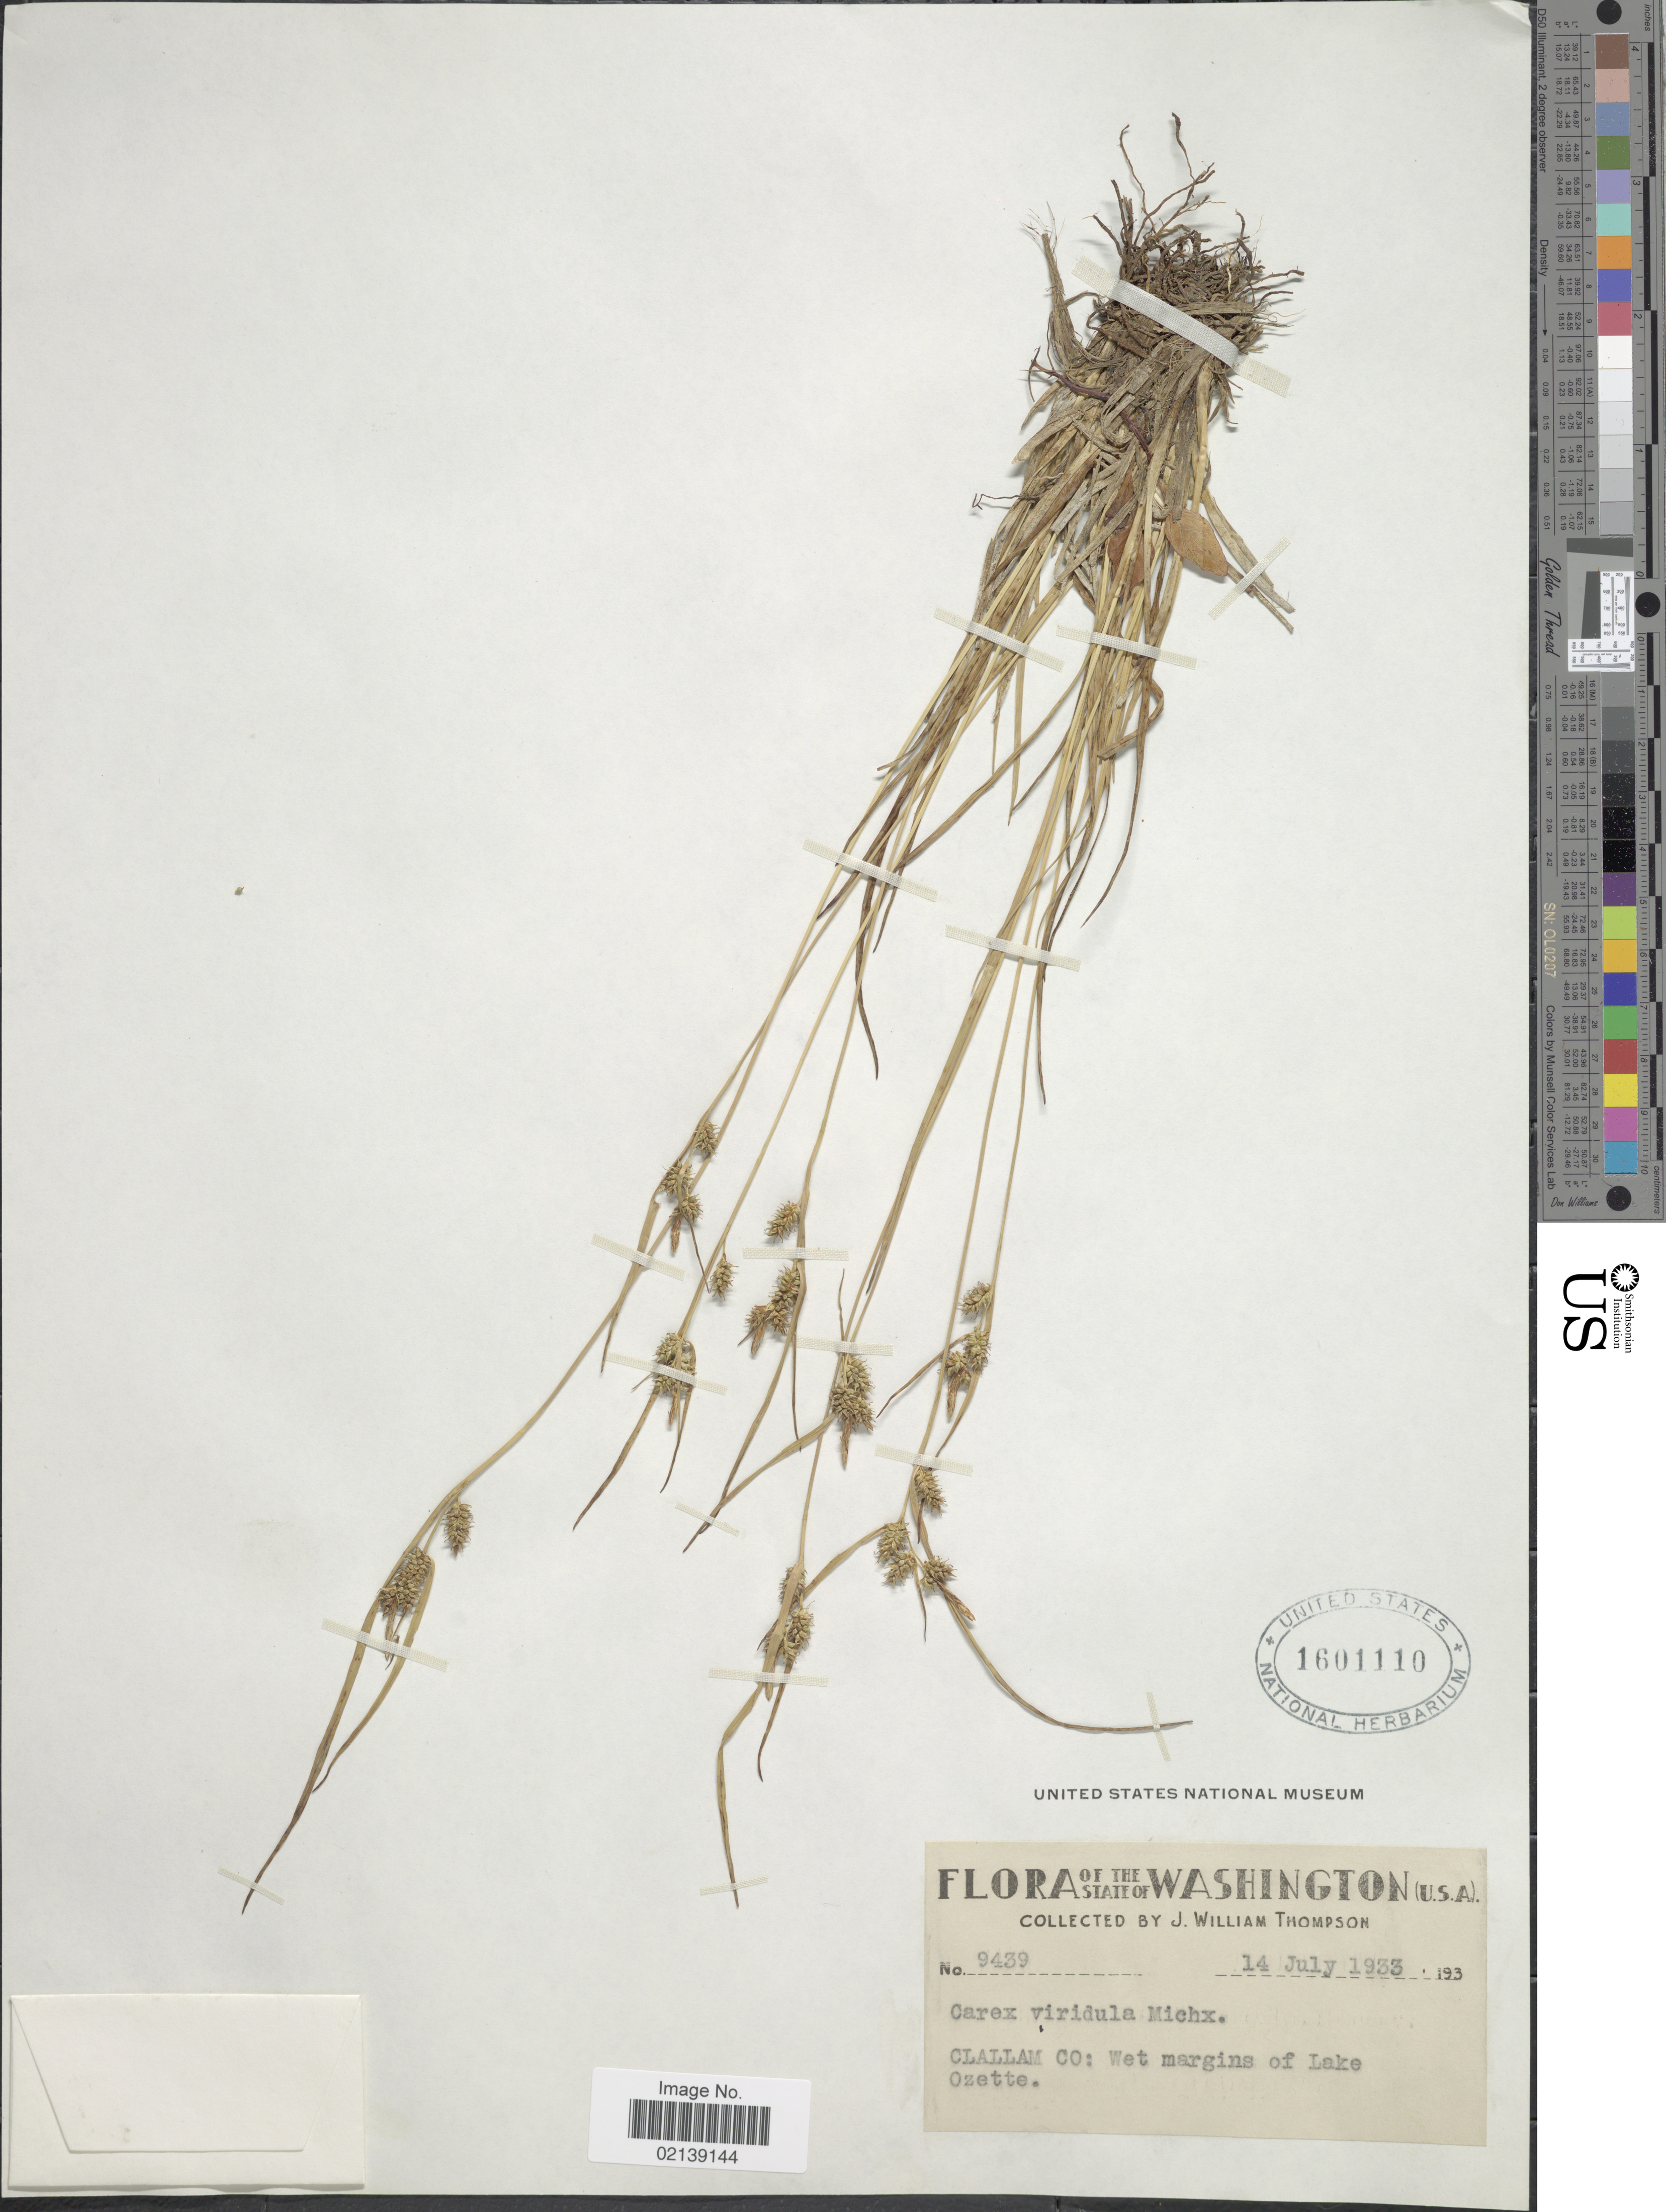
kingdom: Plantae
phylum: Tracheophyta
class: Liliopsida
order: Poales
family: Cyperaceae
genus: Carex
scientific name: Carex oederi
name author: Retz.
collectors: J. W. Thompson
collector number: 9439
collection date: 1933-07-14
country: United States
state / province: Washington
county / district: Clallam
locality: Clallam Co: wet margins of Lake Ozette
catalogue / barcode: US 1601110